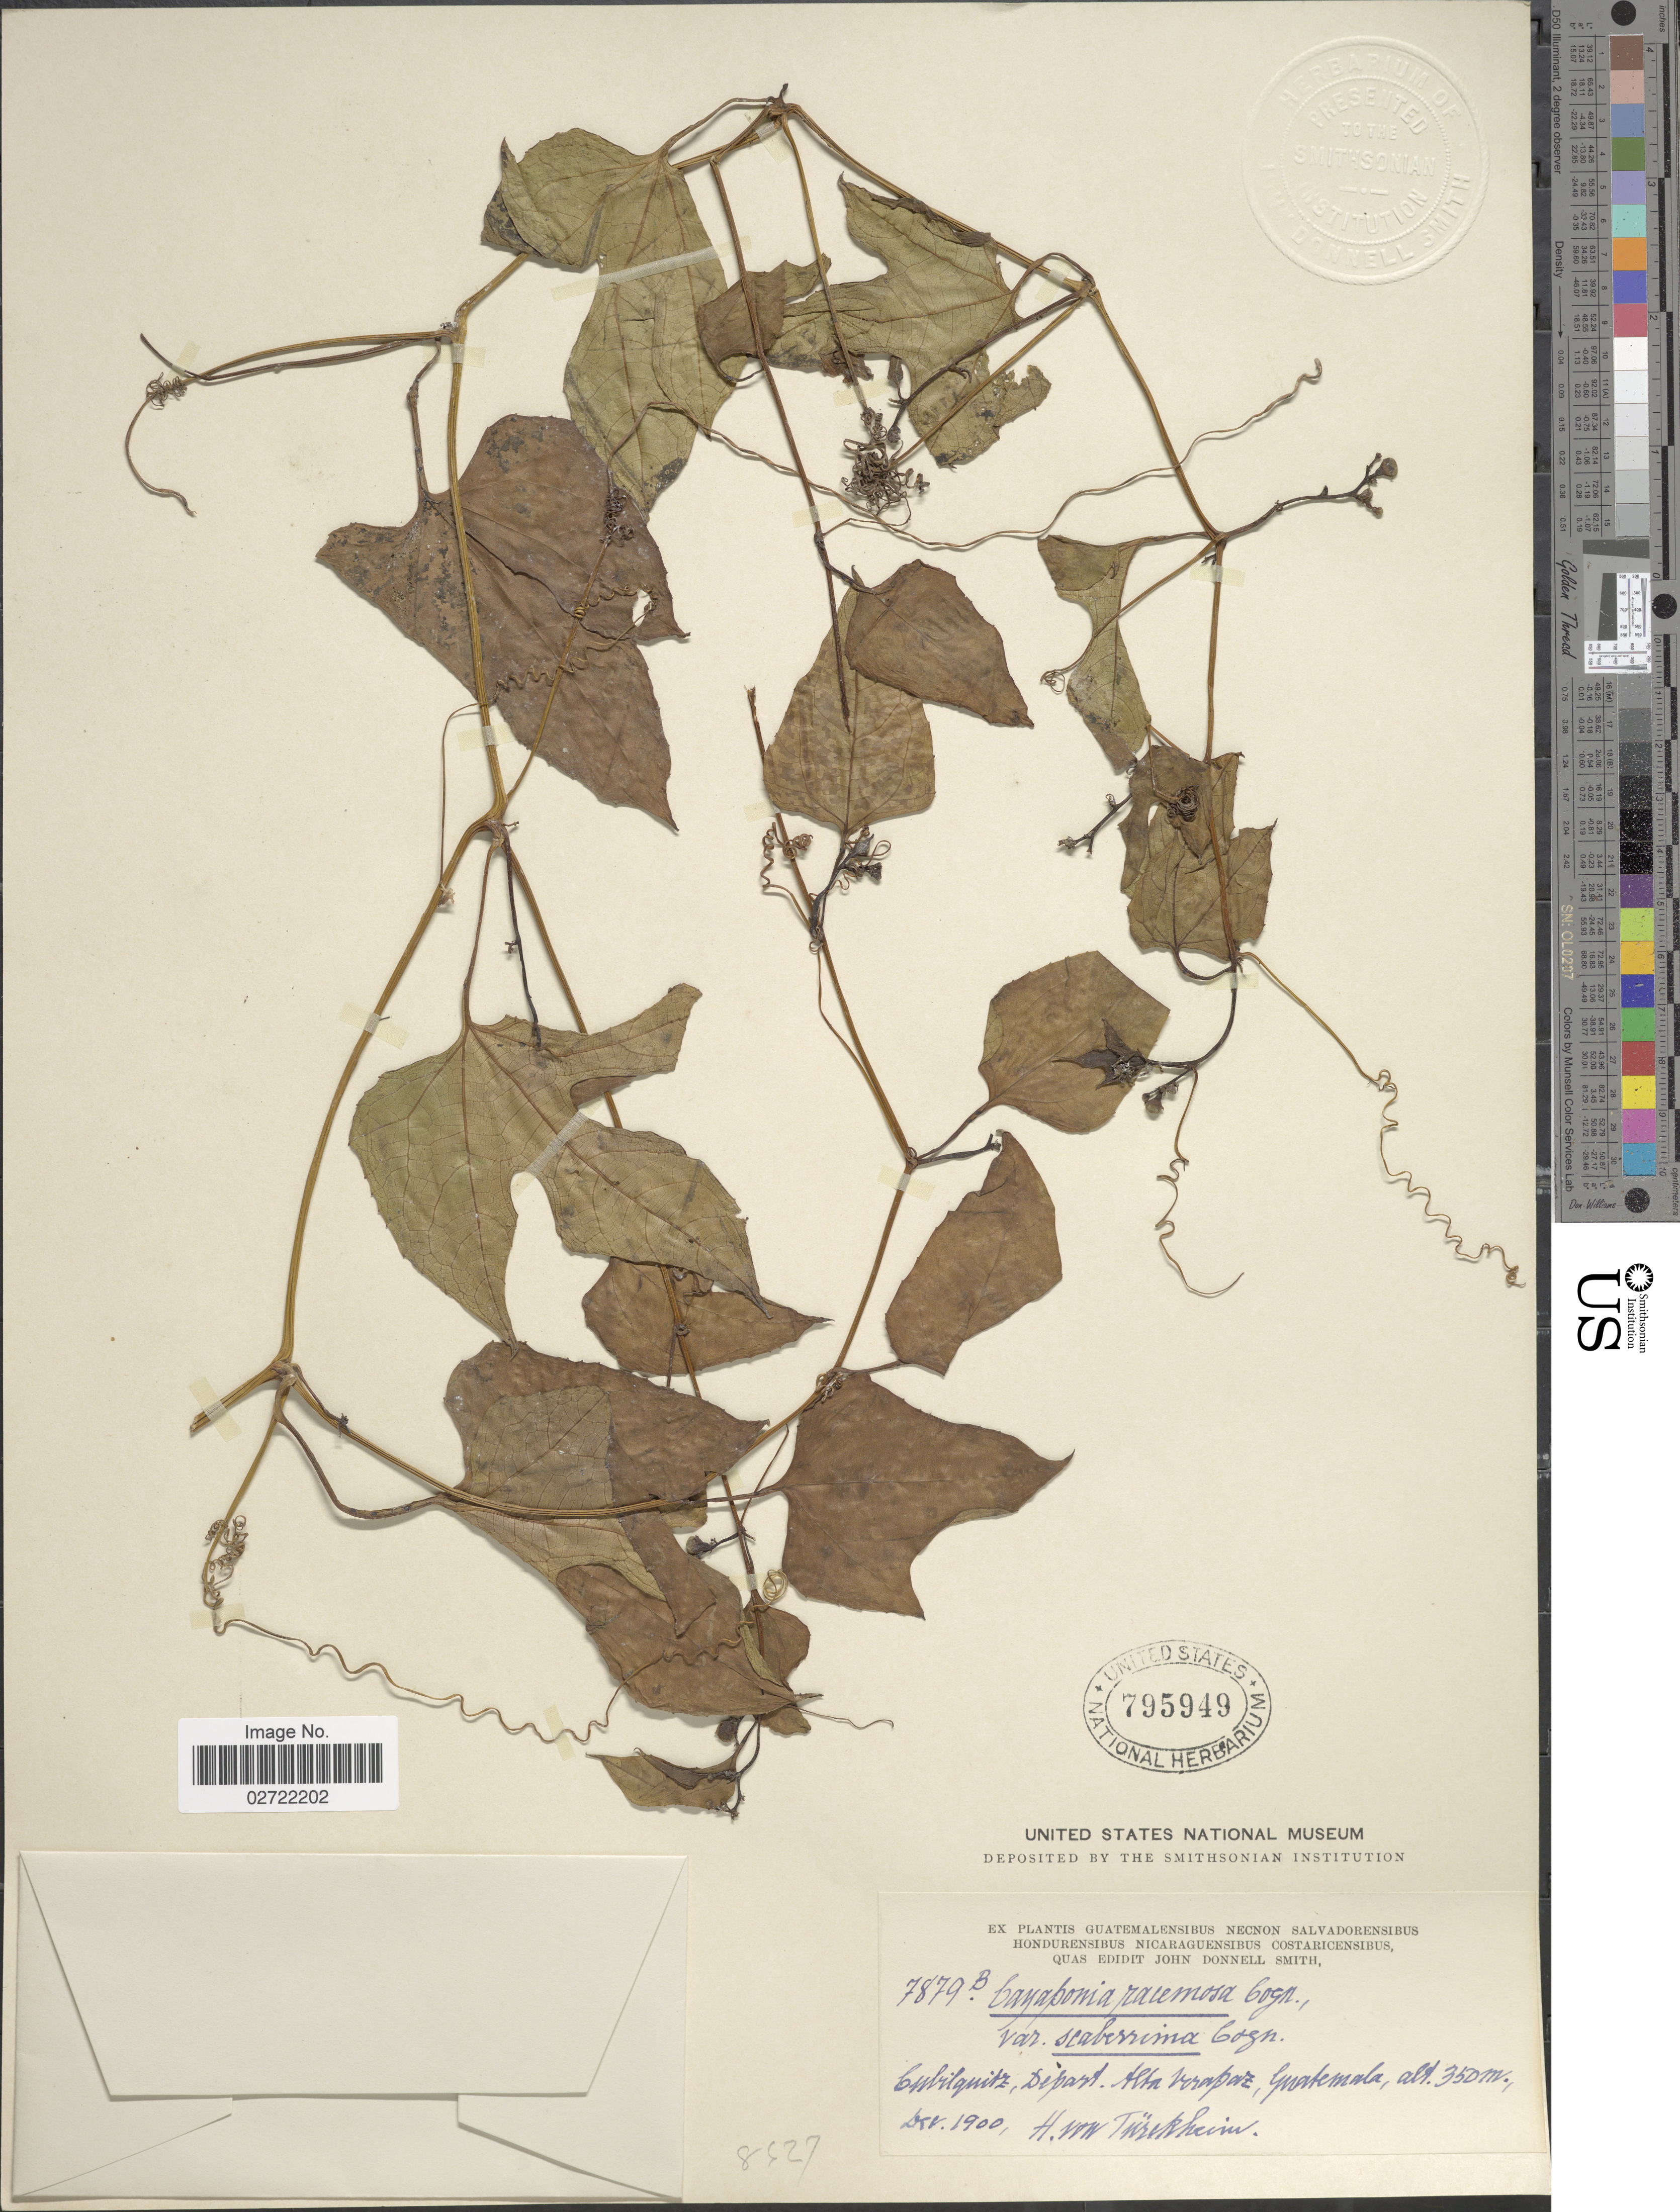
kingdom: Plantae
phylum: Tracheophyta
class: Magnoliopsida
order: Cucurbitales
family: Cucurbitaceae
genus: Cayaponia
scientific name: Cayaponia racemosa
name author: (Mill.) Cogn.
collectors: H. von Türckheim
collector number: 7879B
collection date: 1900-12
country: Guatemala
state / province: Alta Verapaz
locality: Cubilquitz, Depart. Alta Verapaz.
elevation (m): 350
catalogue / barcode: US 795949